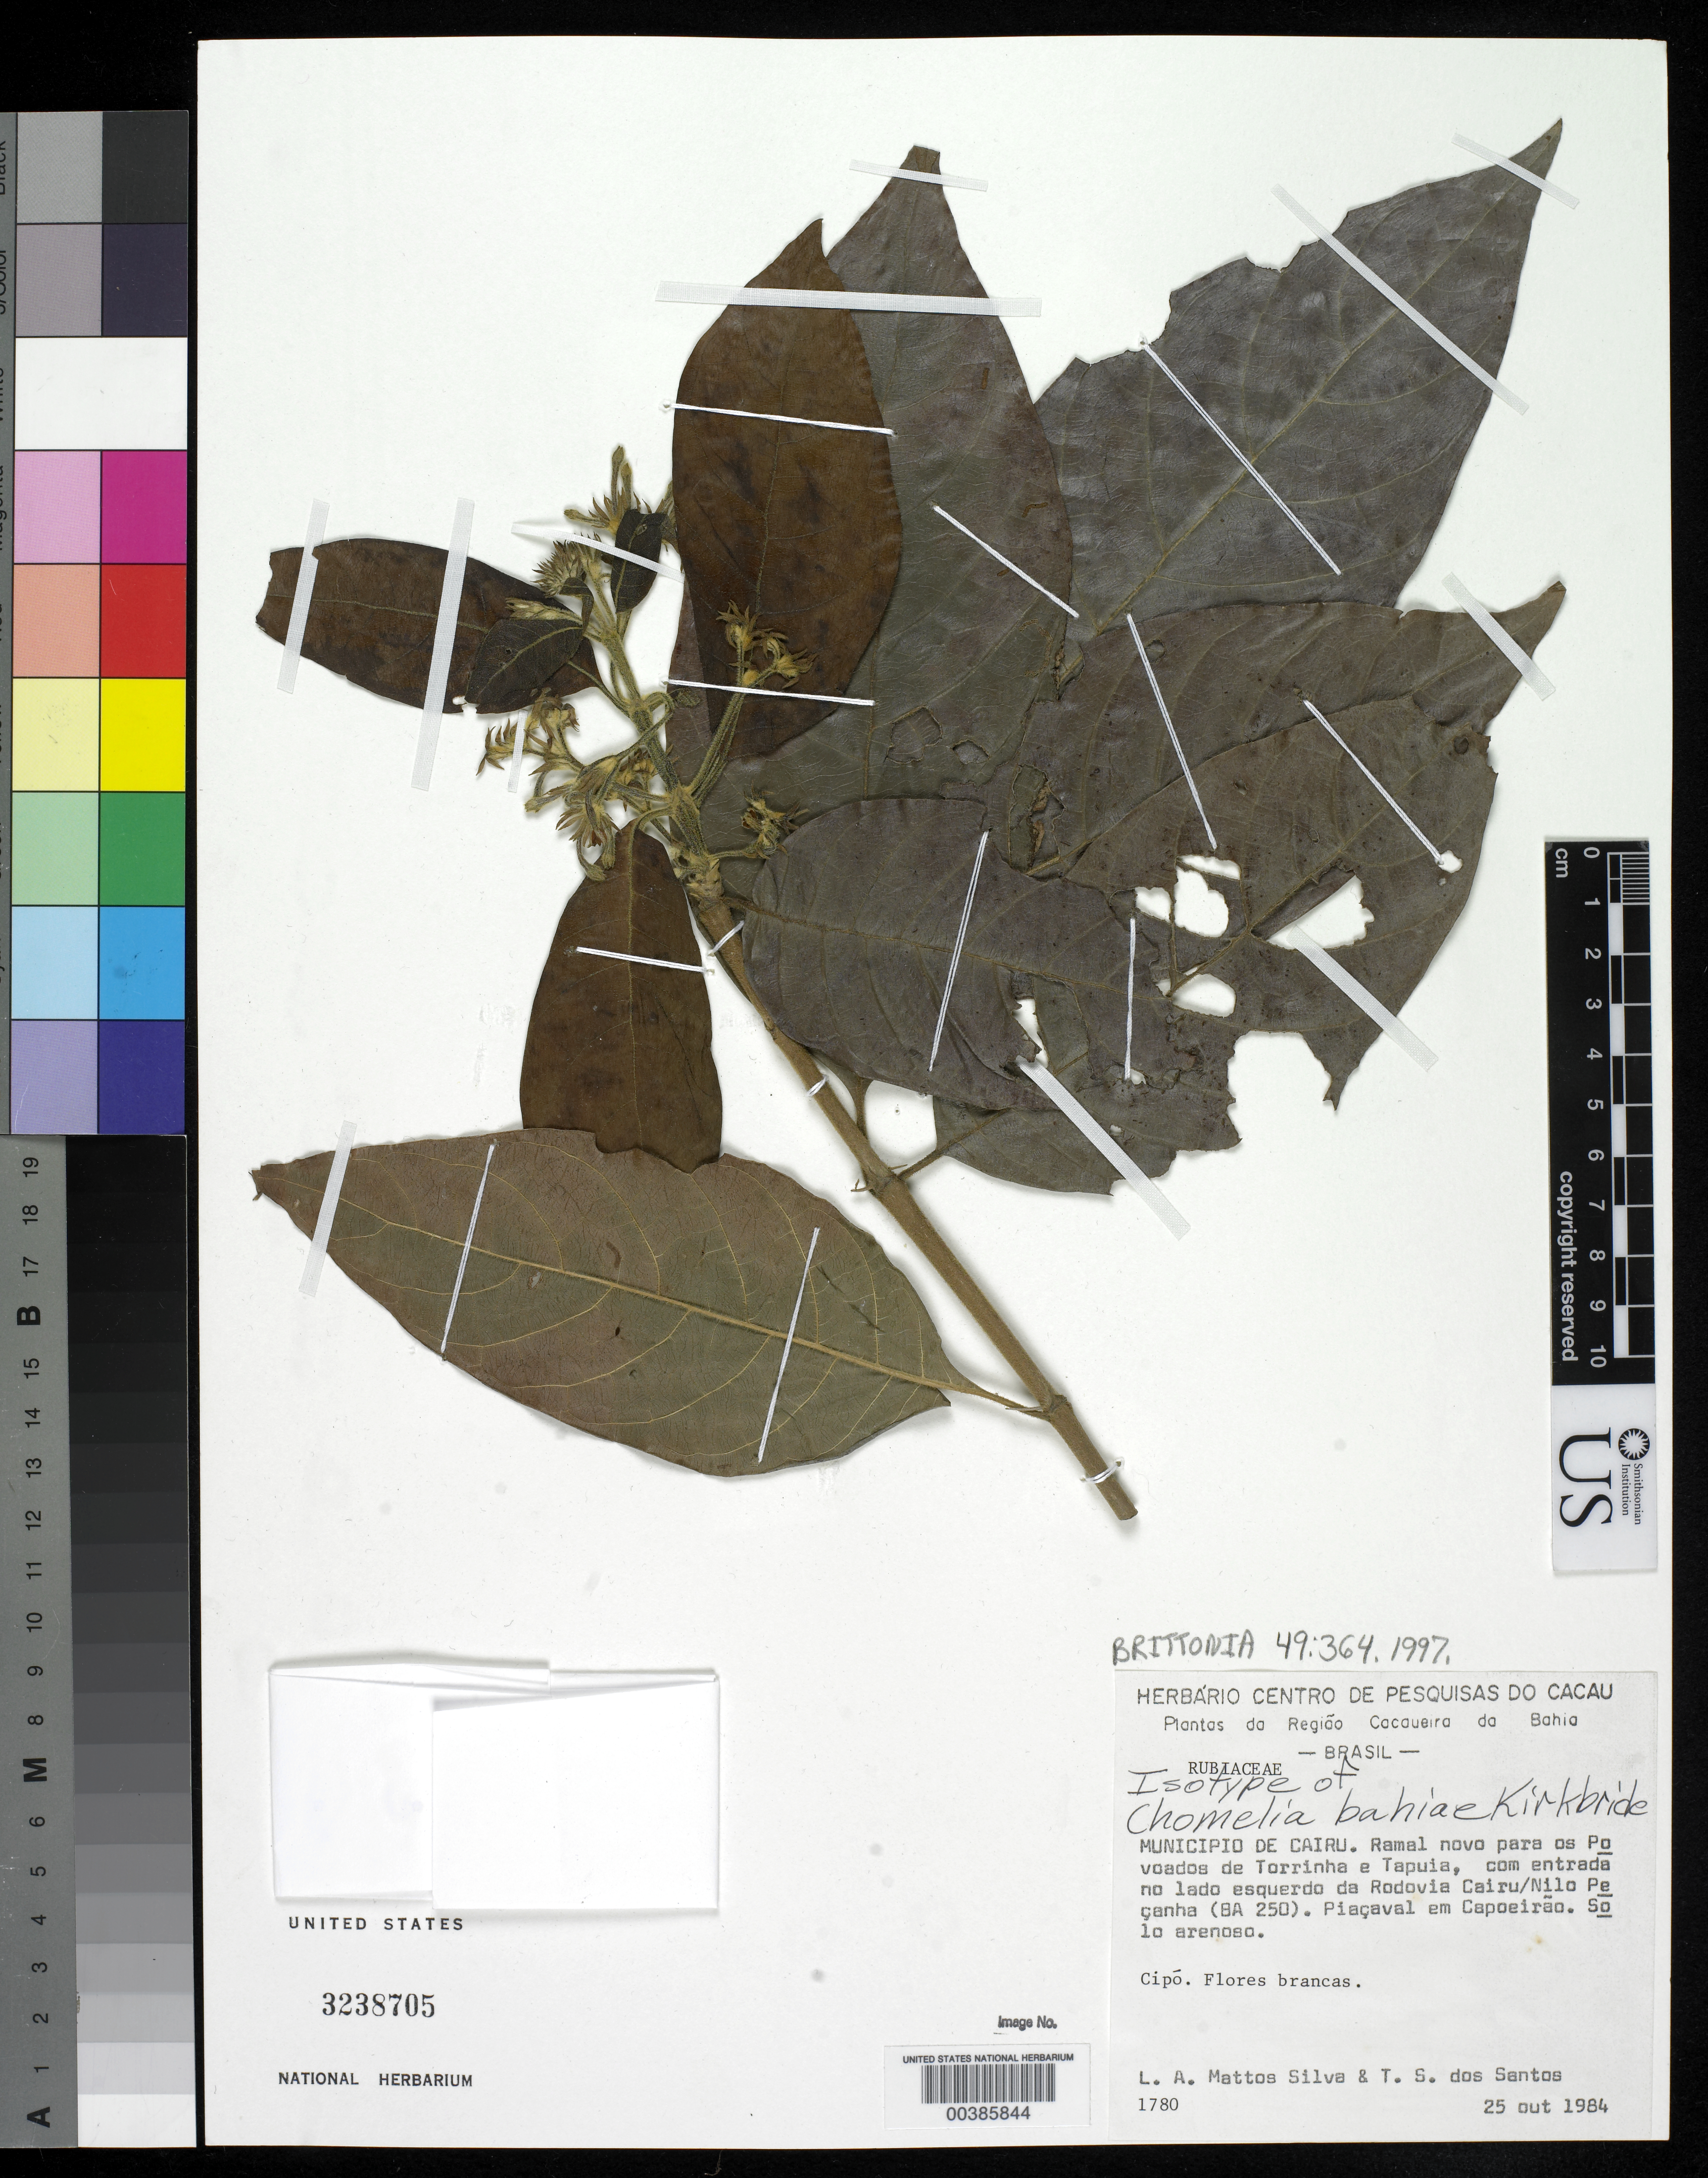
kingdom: Plantae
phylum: Tracheophyta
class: Magnoliopsida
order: Gentianales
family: Rubiaceae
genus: Chomelia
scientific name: Chomelia bahiae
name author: J.H. Kirkbr.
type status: Isotype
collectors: L. A. Mattos Silva & T. S. Santos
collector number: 1780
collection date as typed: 25 Oct 1984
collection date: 1984-10-25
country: Brazil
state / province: Bahia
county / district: Cairu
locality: Povoados de Torrinha E Tapuia, com entrada no lado esquerdo da Rodovia Cairu/Nilo Pecanha (BA 250).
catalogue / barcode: US 3238705